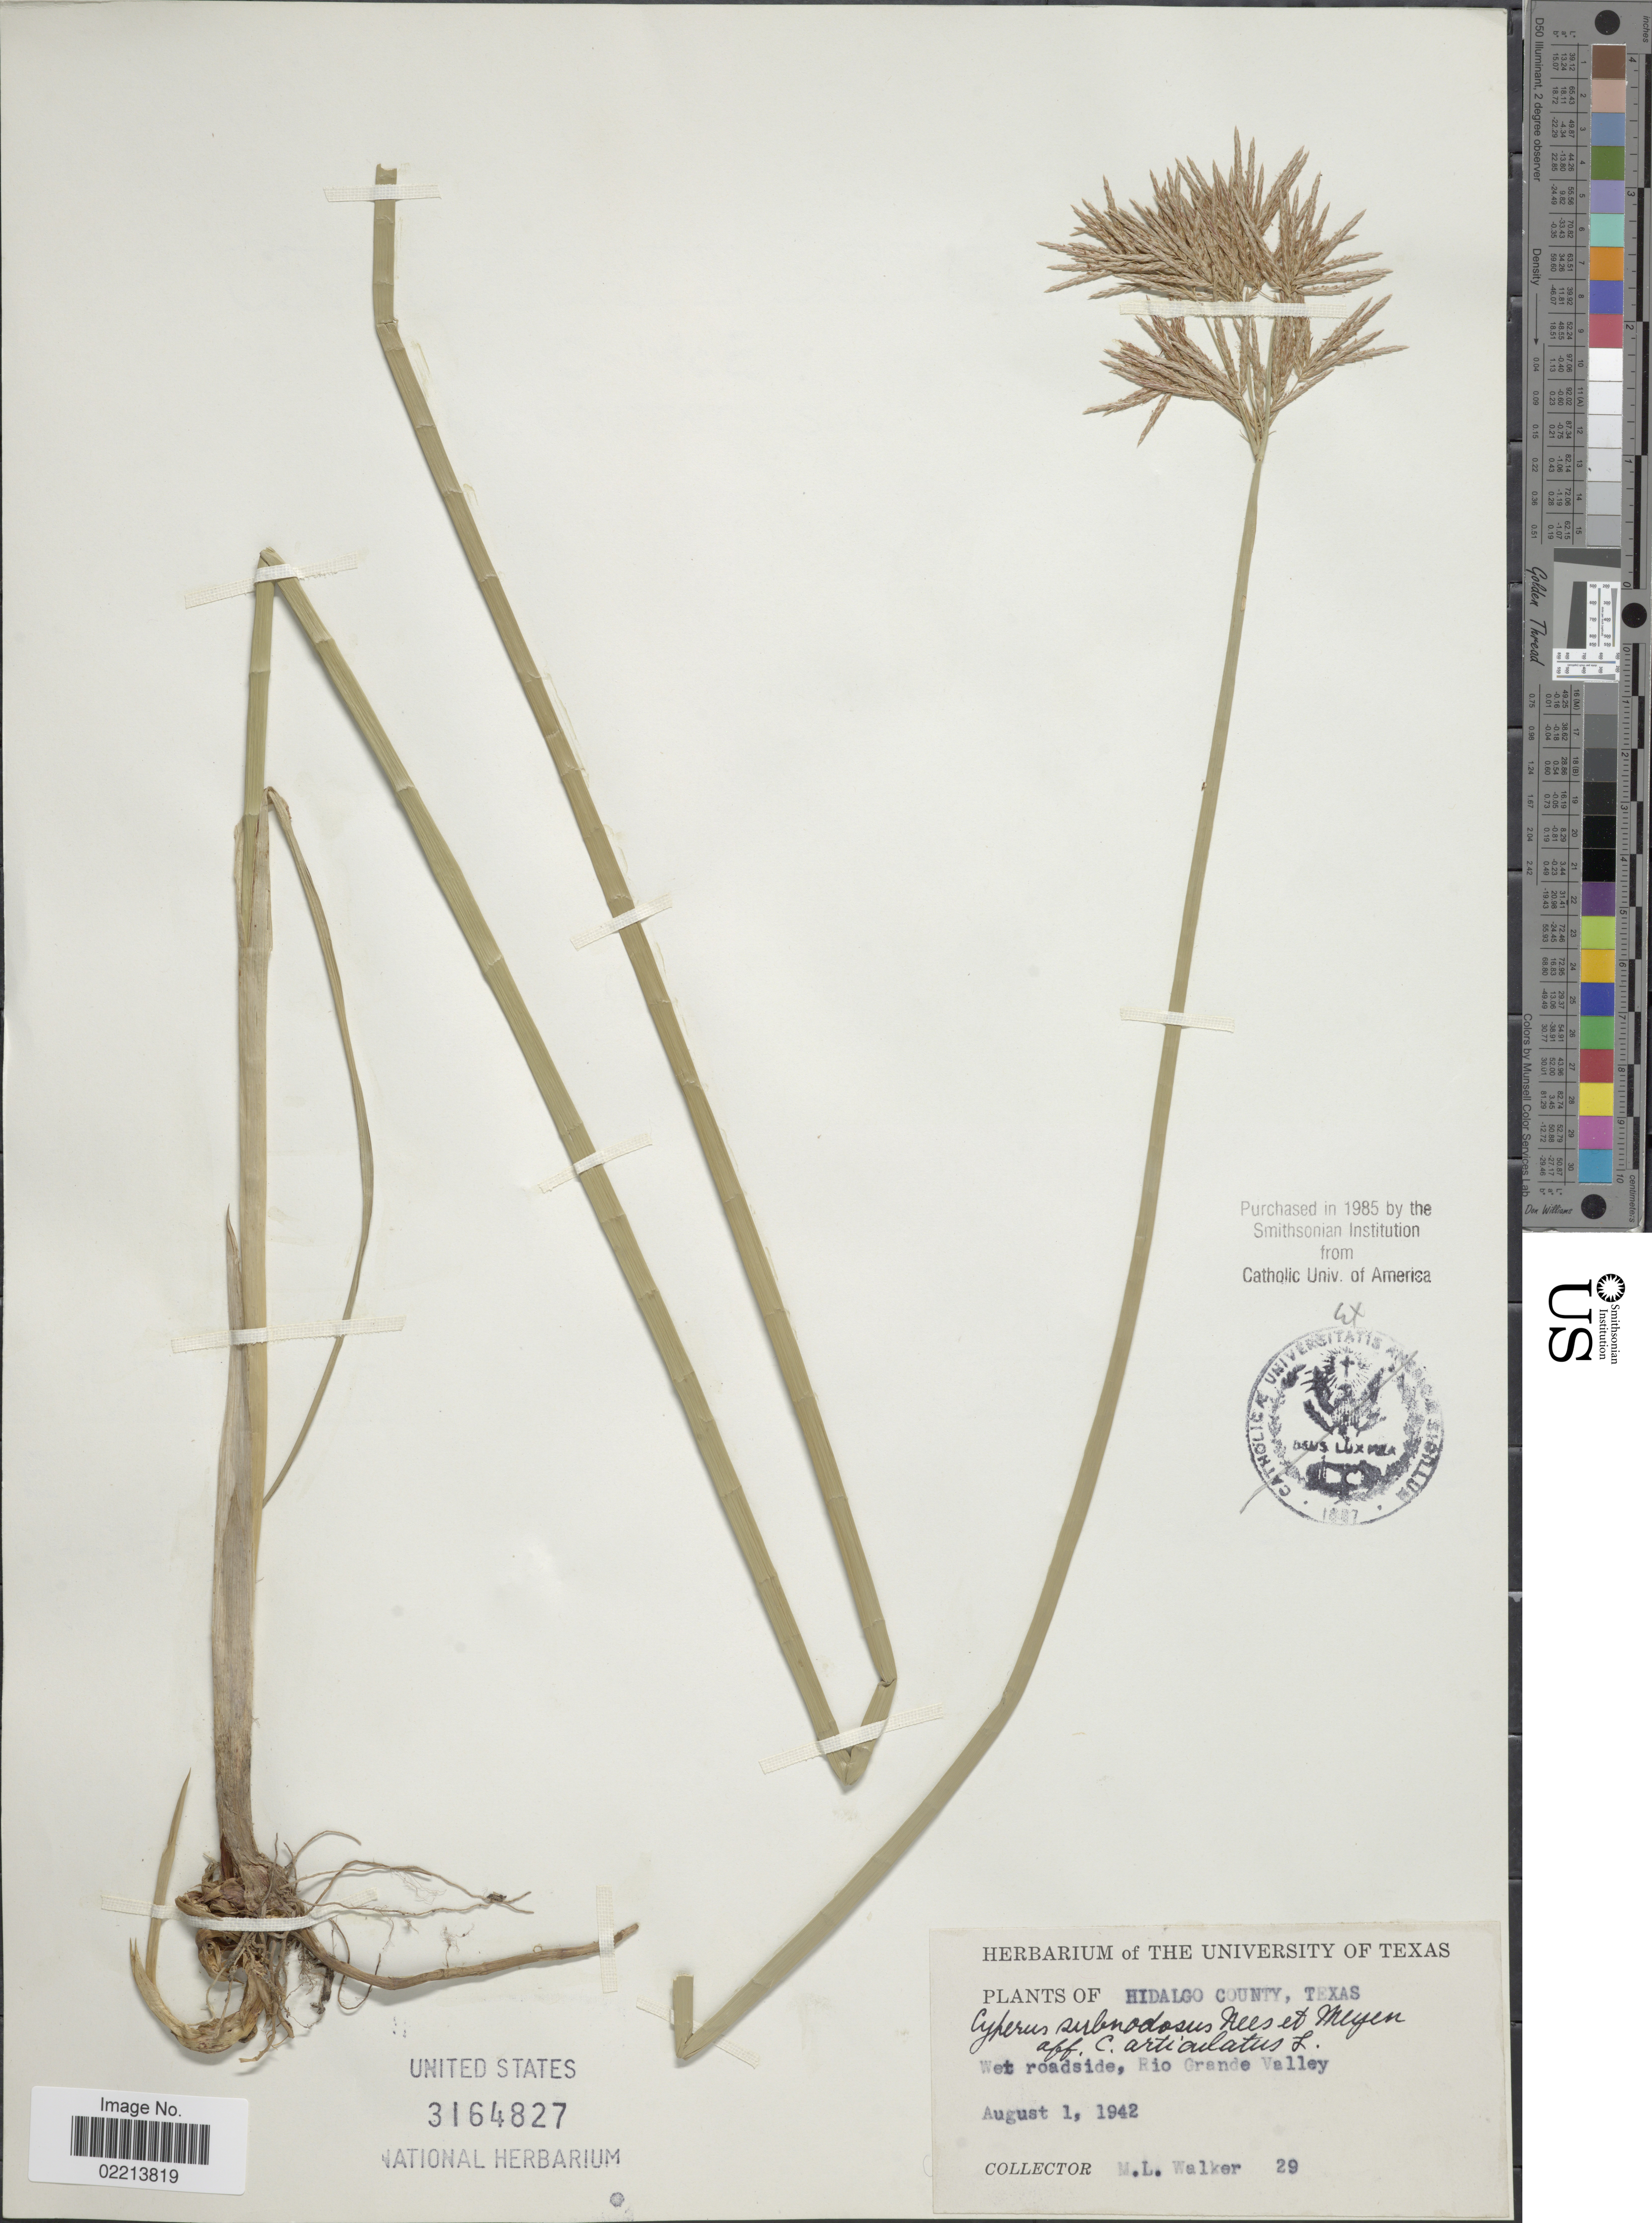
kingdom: Plantae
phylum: Tracheophyta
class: Liliopsida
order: Poales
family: Cyperaceae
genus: Cyperus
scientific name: Cyperus articulatus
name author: L.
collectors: M. Walker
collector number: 29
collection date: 1942-08-01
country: United States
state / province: Texas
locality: Hidalgo County. Wet roadside, Rio Grande Valley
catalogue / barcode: US 3164827